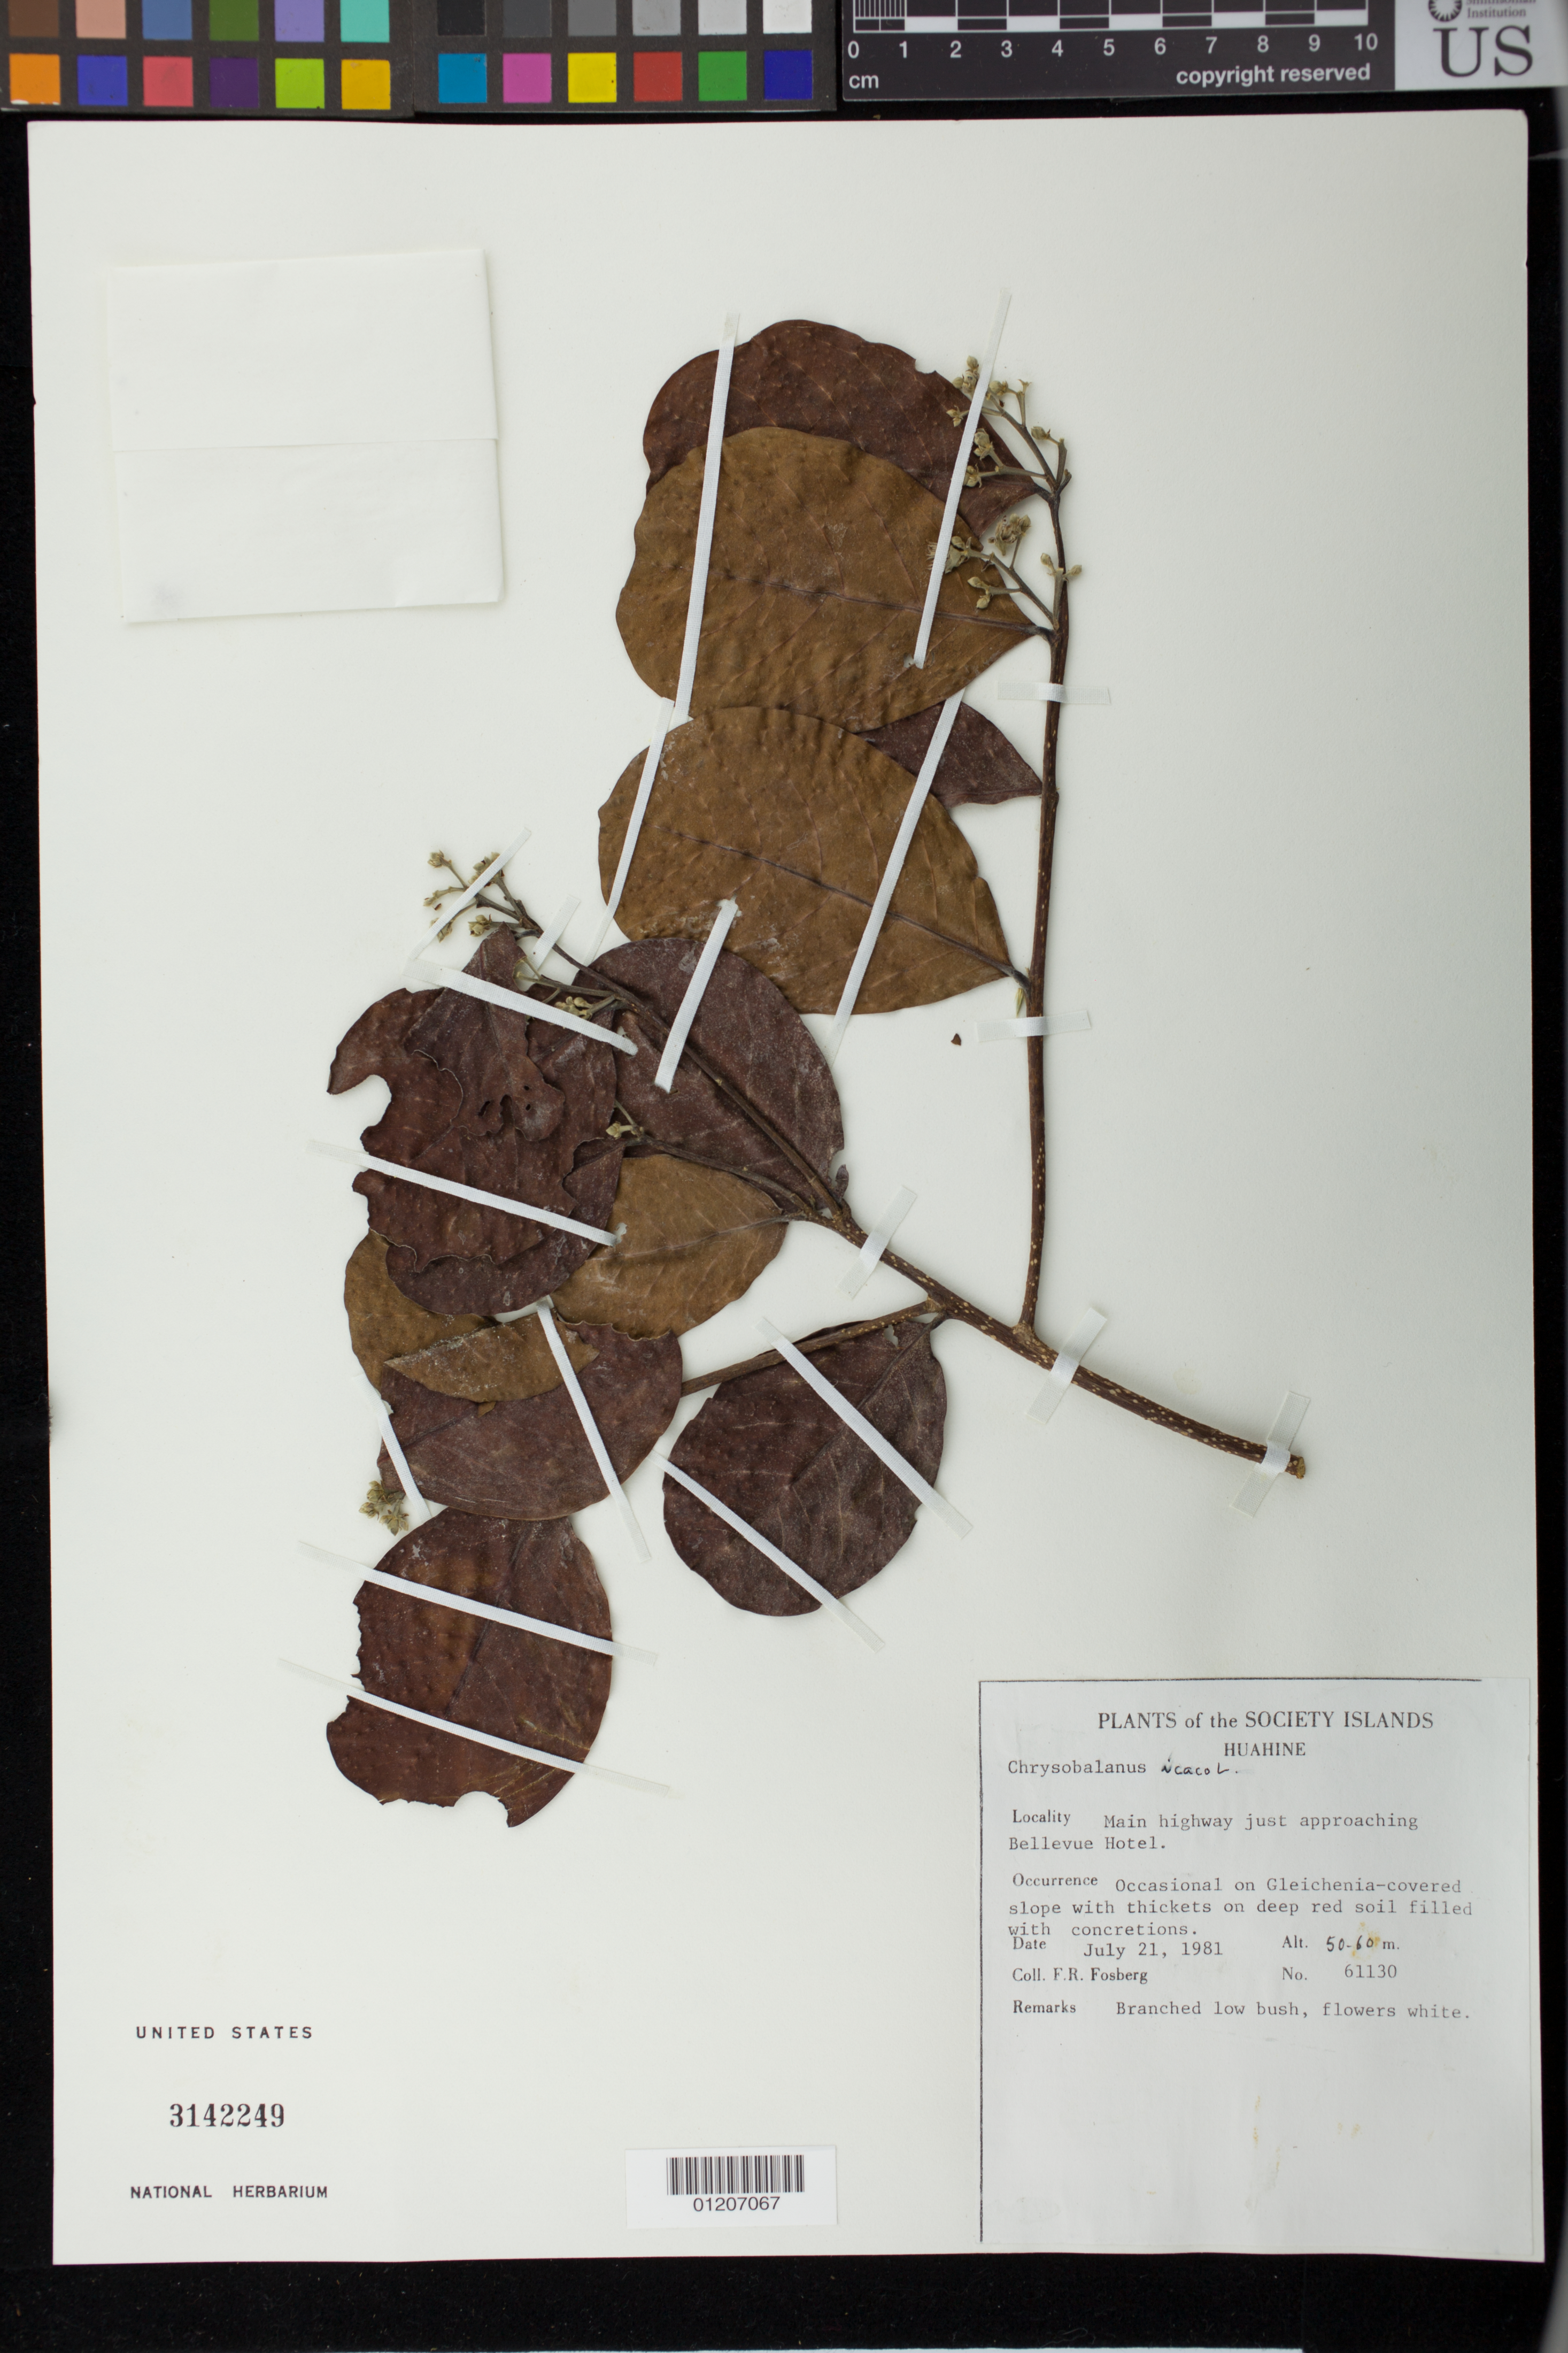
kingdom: Plantae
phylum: Tracheophyta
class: Magnoliopsida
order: Malpighiales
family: Chrysobalanaceae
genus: Chrysobalanus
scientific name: Chrysobalanus icaco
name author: L.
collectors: F. R. Fosberg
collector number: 61130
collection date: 1981-07-21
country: French Polynesia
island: Huahine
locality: Main highway just approaching Bellevue Hotel.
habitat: On Gleichenia-covered slope with thickets.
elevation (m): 50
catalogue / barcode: US 3132249